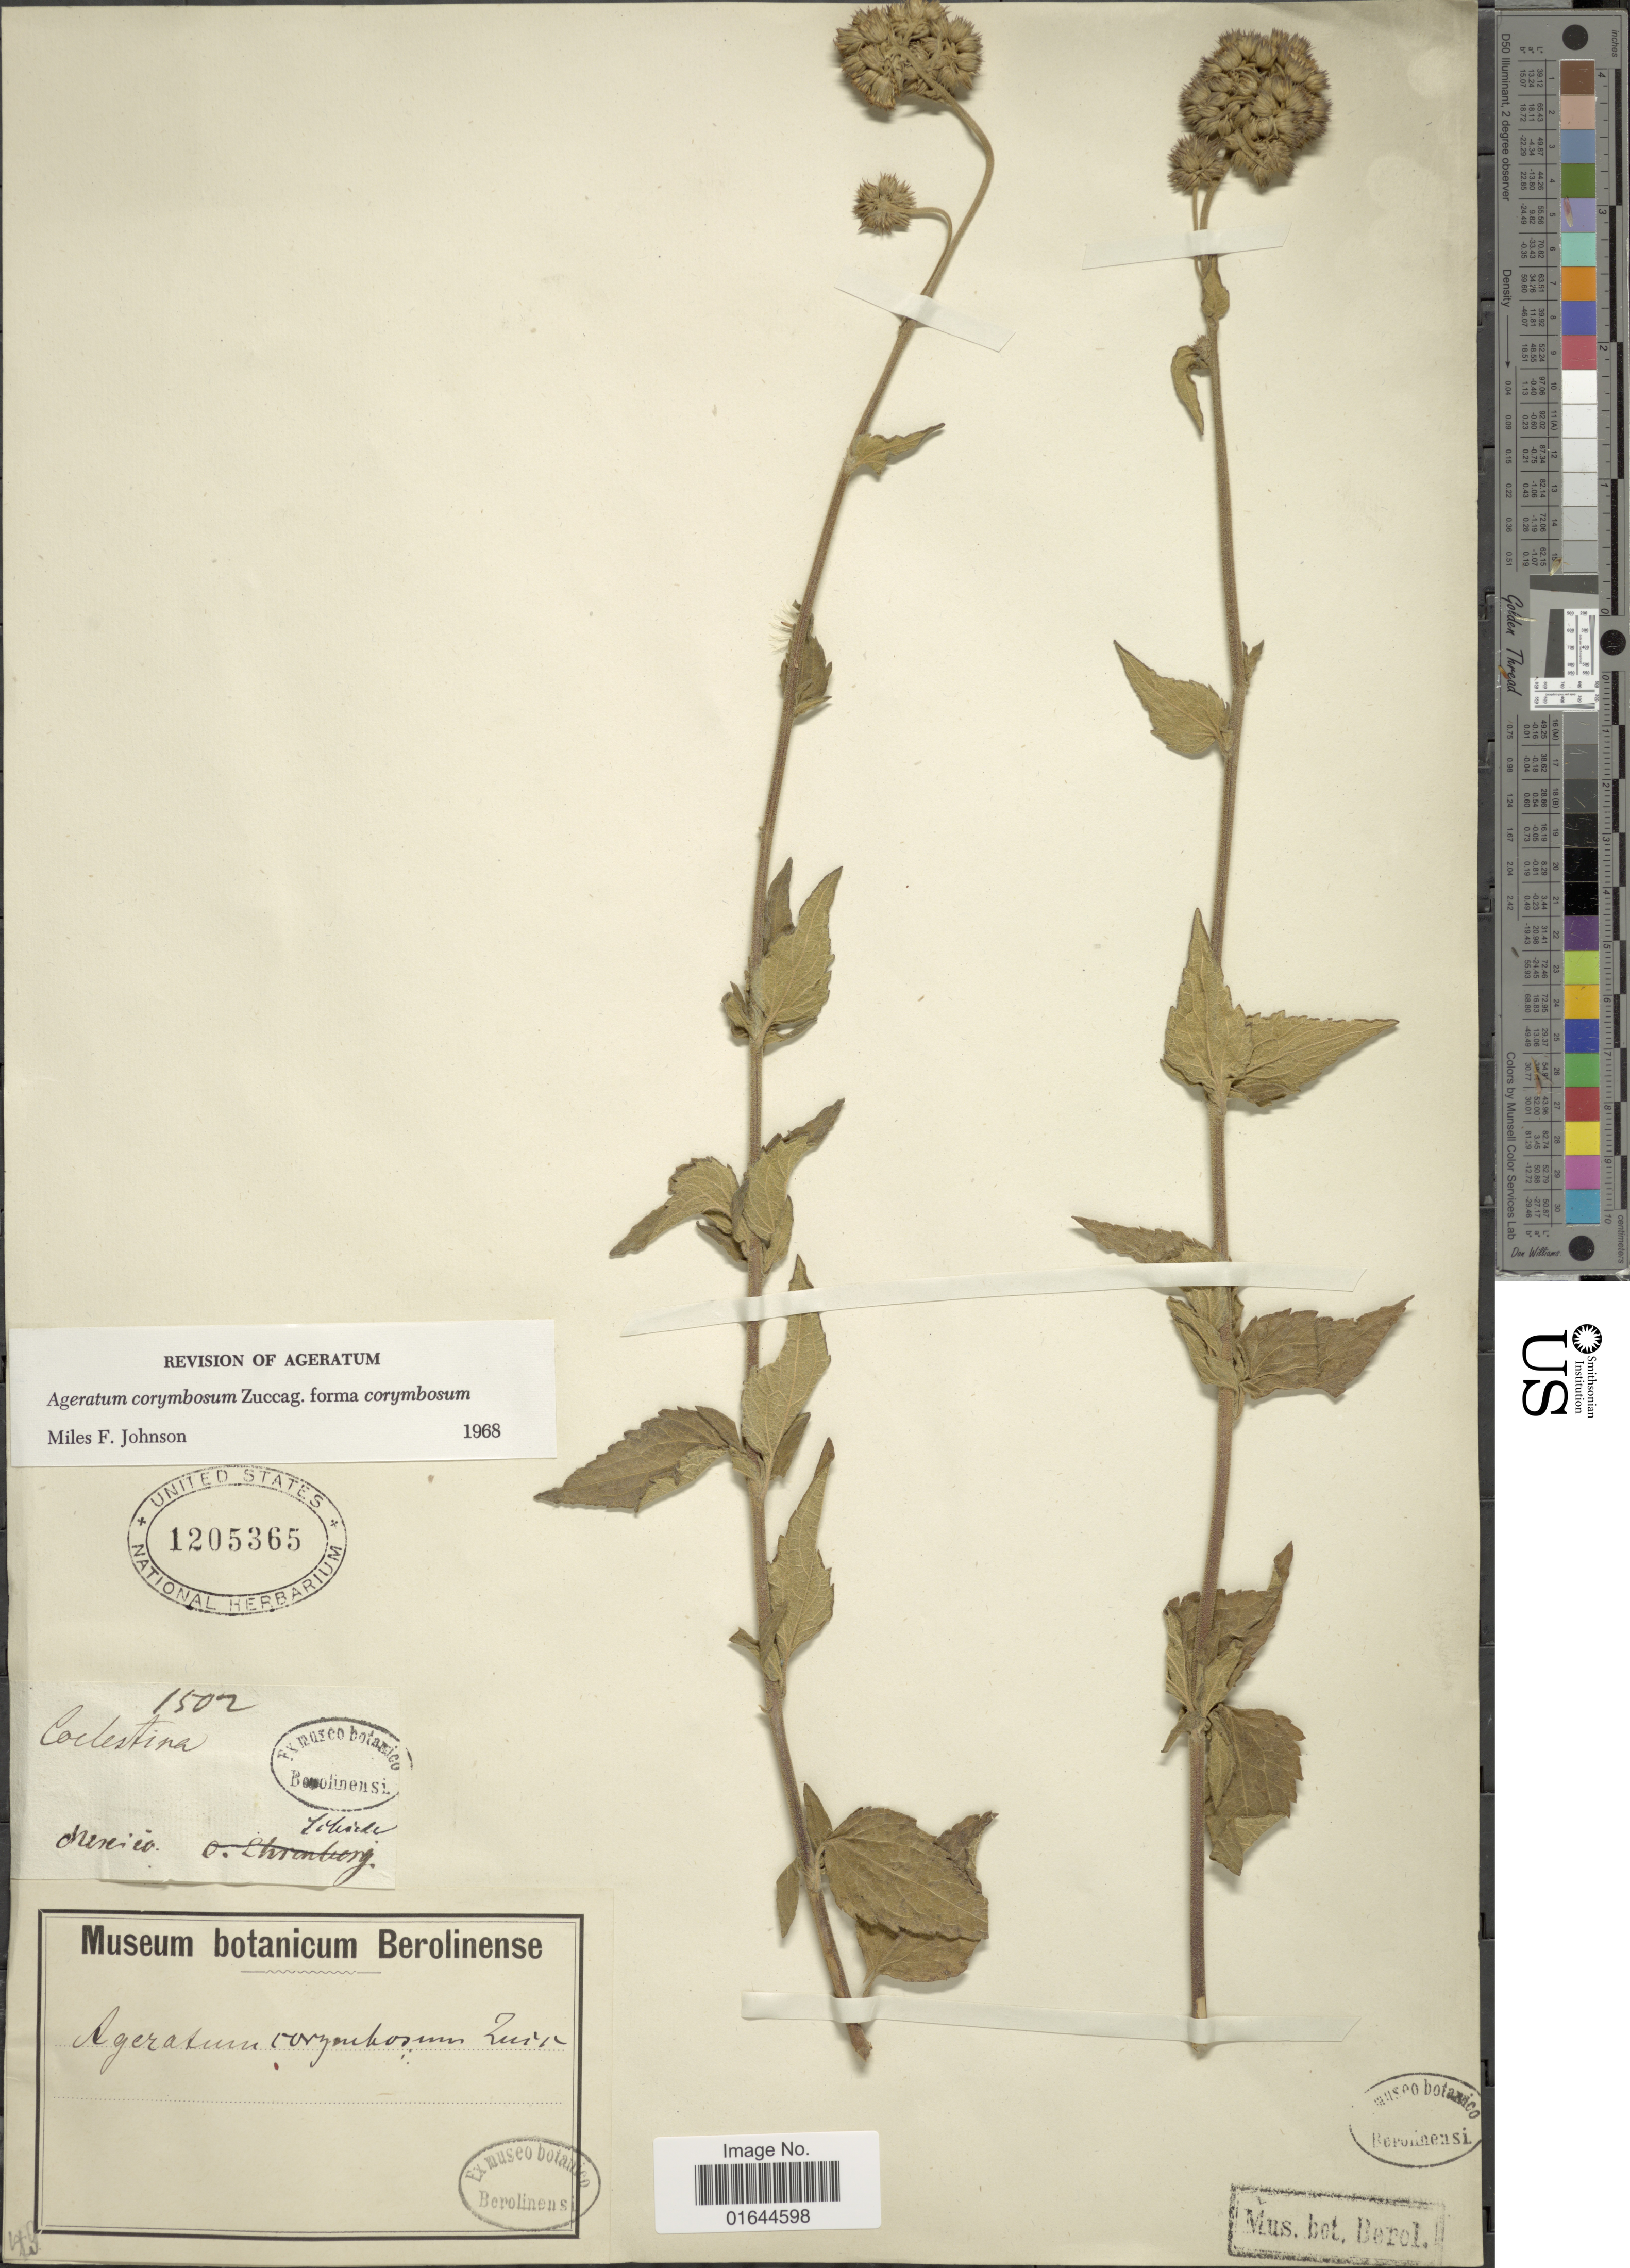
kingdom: Plantae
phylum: Tracheophyta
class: Magnoliopsida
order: Asterales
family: Asteraceae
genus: Ageratum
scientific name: Ageratum corymbosum f. corymbosum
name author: Zuccagni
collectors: C. J. W. Schiede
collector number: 1502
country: Mexico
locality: Mexico. Coclestina. [interpreted]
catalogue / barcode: US 1205365